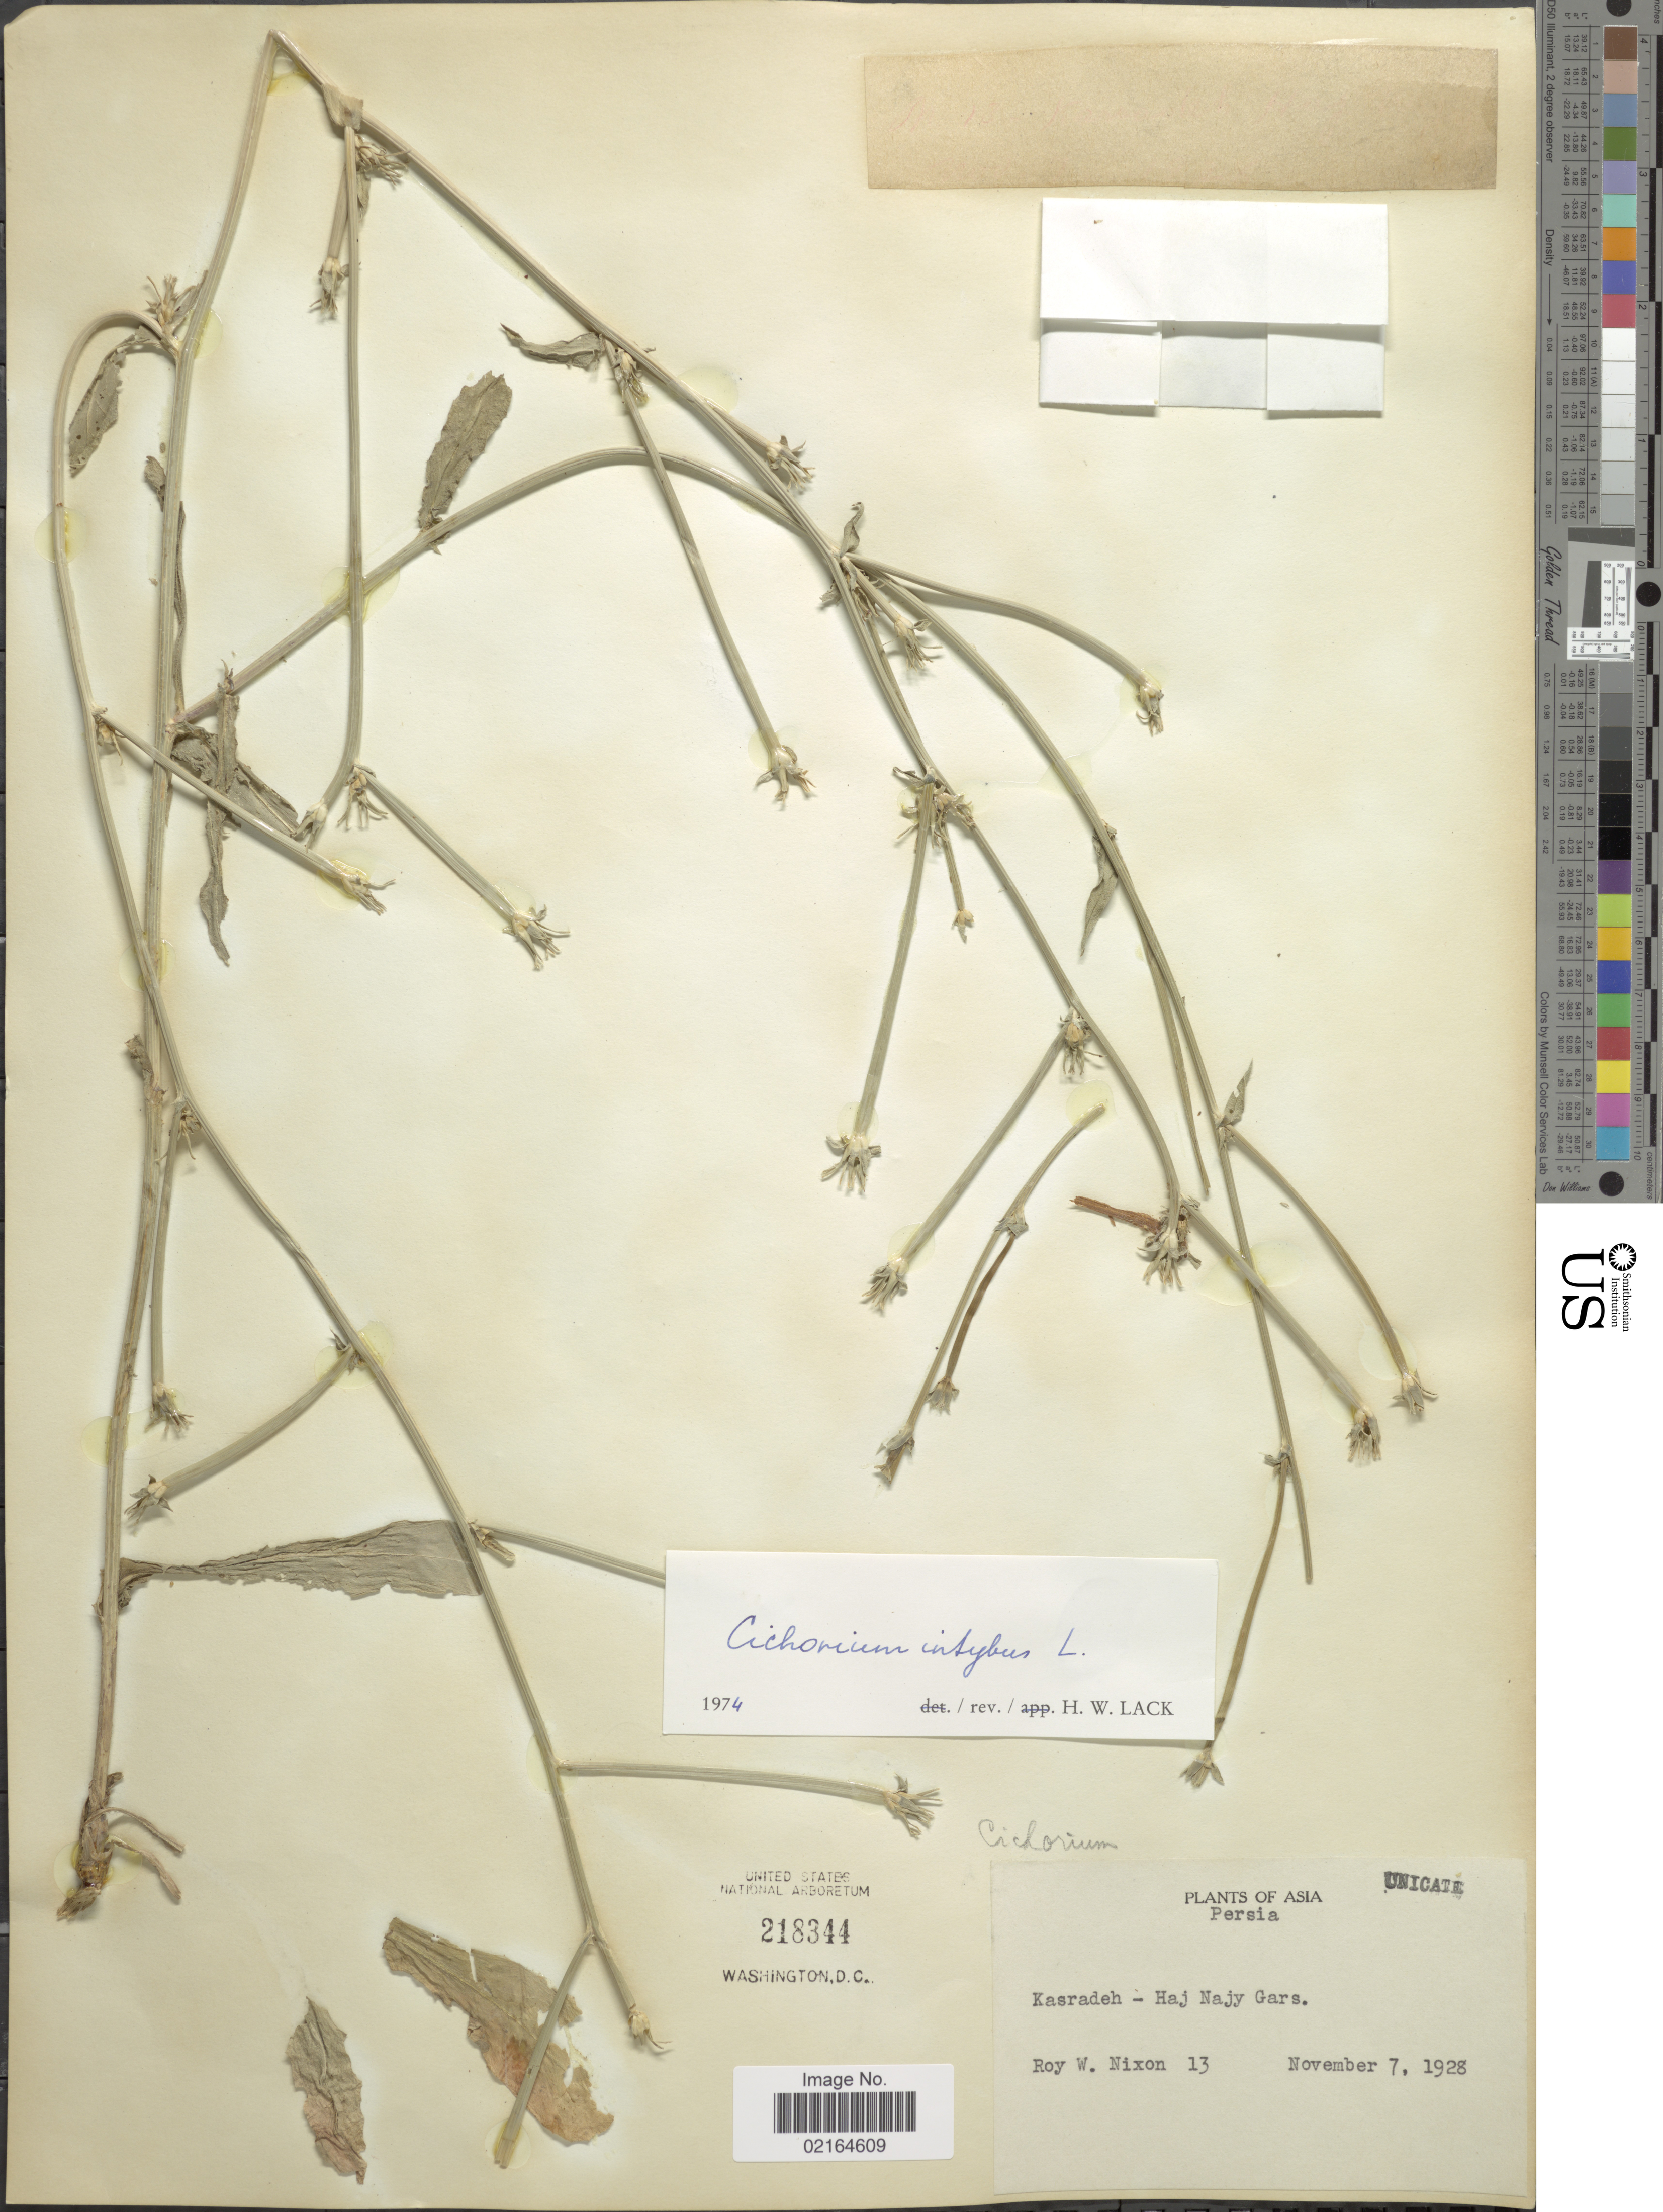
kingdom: Plantae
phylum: Tracheophyta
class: Magnoliopsida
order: Asterales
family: Asteraceae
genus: Cichorium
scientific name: Cichorium intybus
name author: L.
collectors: R. Nixon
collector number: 13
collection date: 1928-11-07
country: Iran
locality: Asia, Persia, Kasradeh - Haj Najy Gars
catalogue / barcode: US 218344